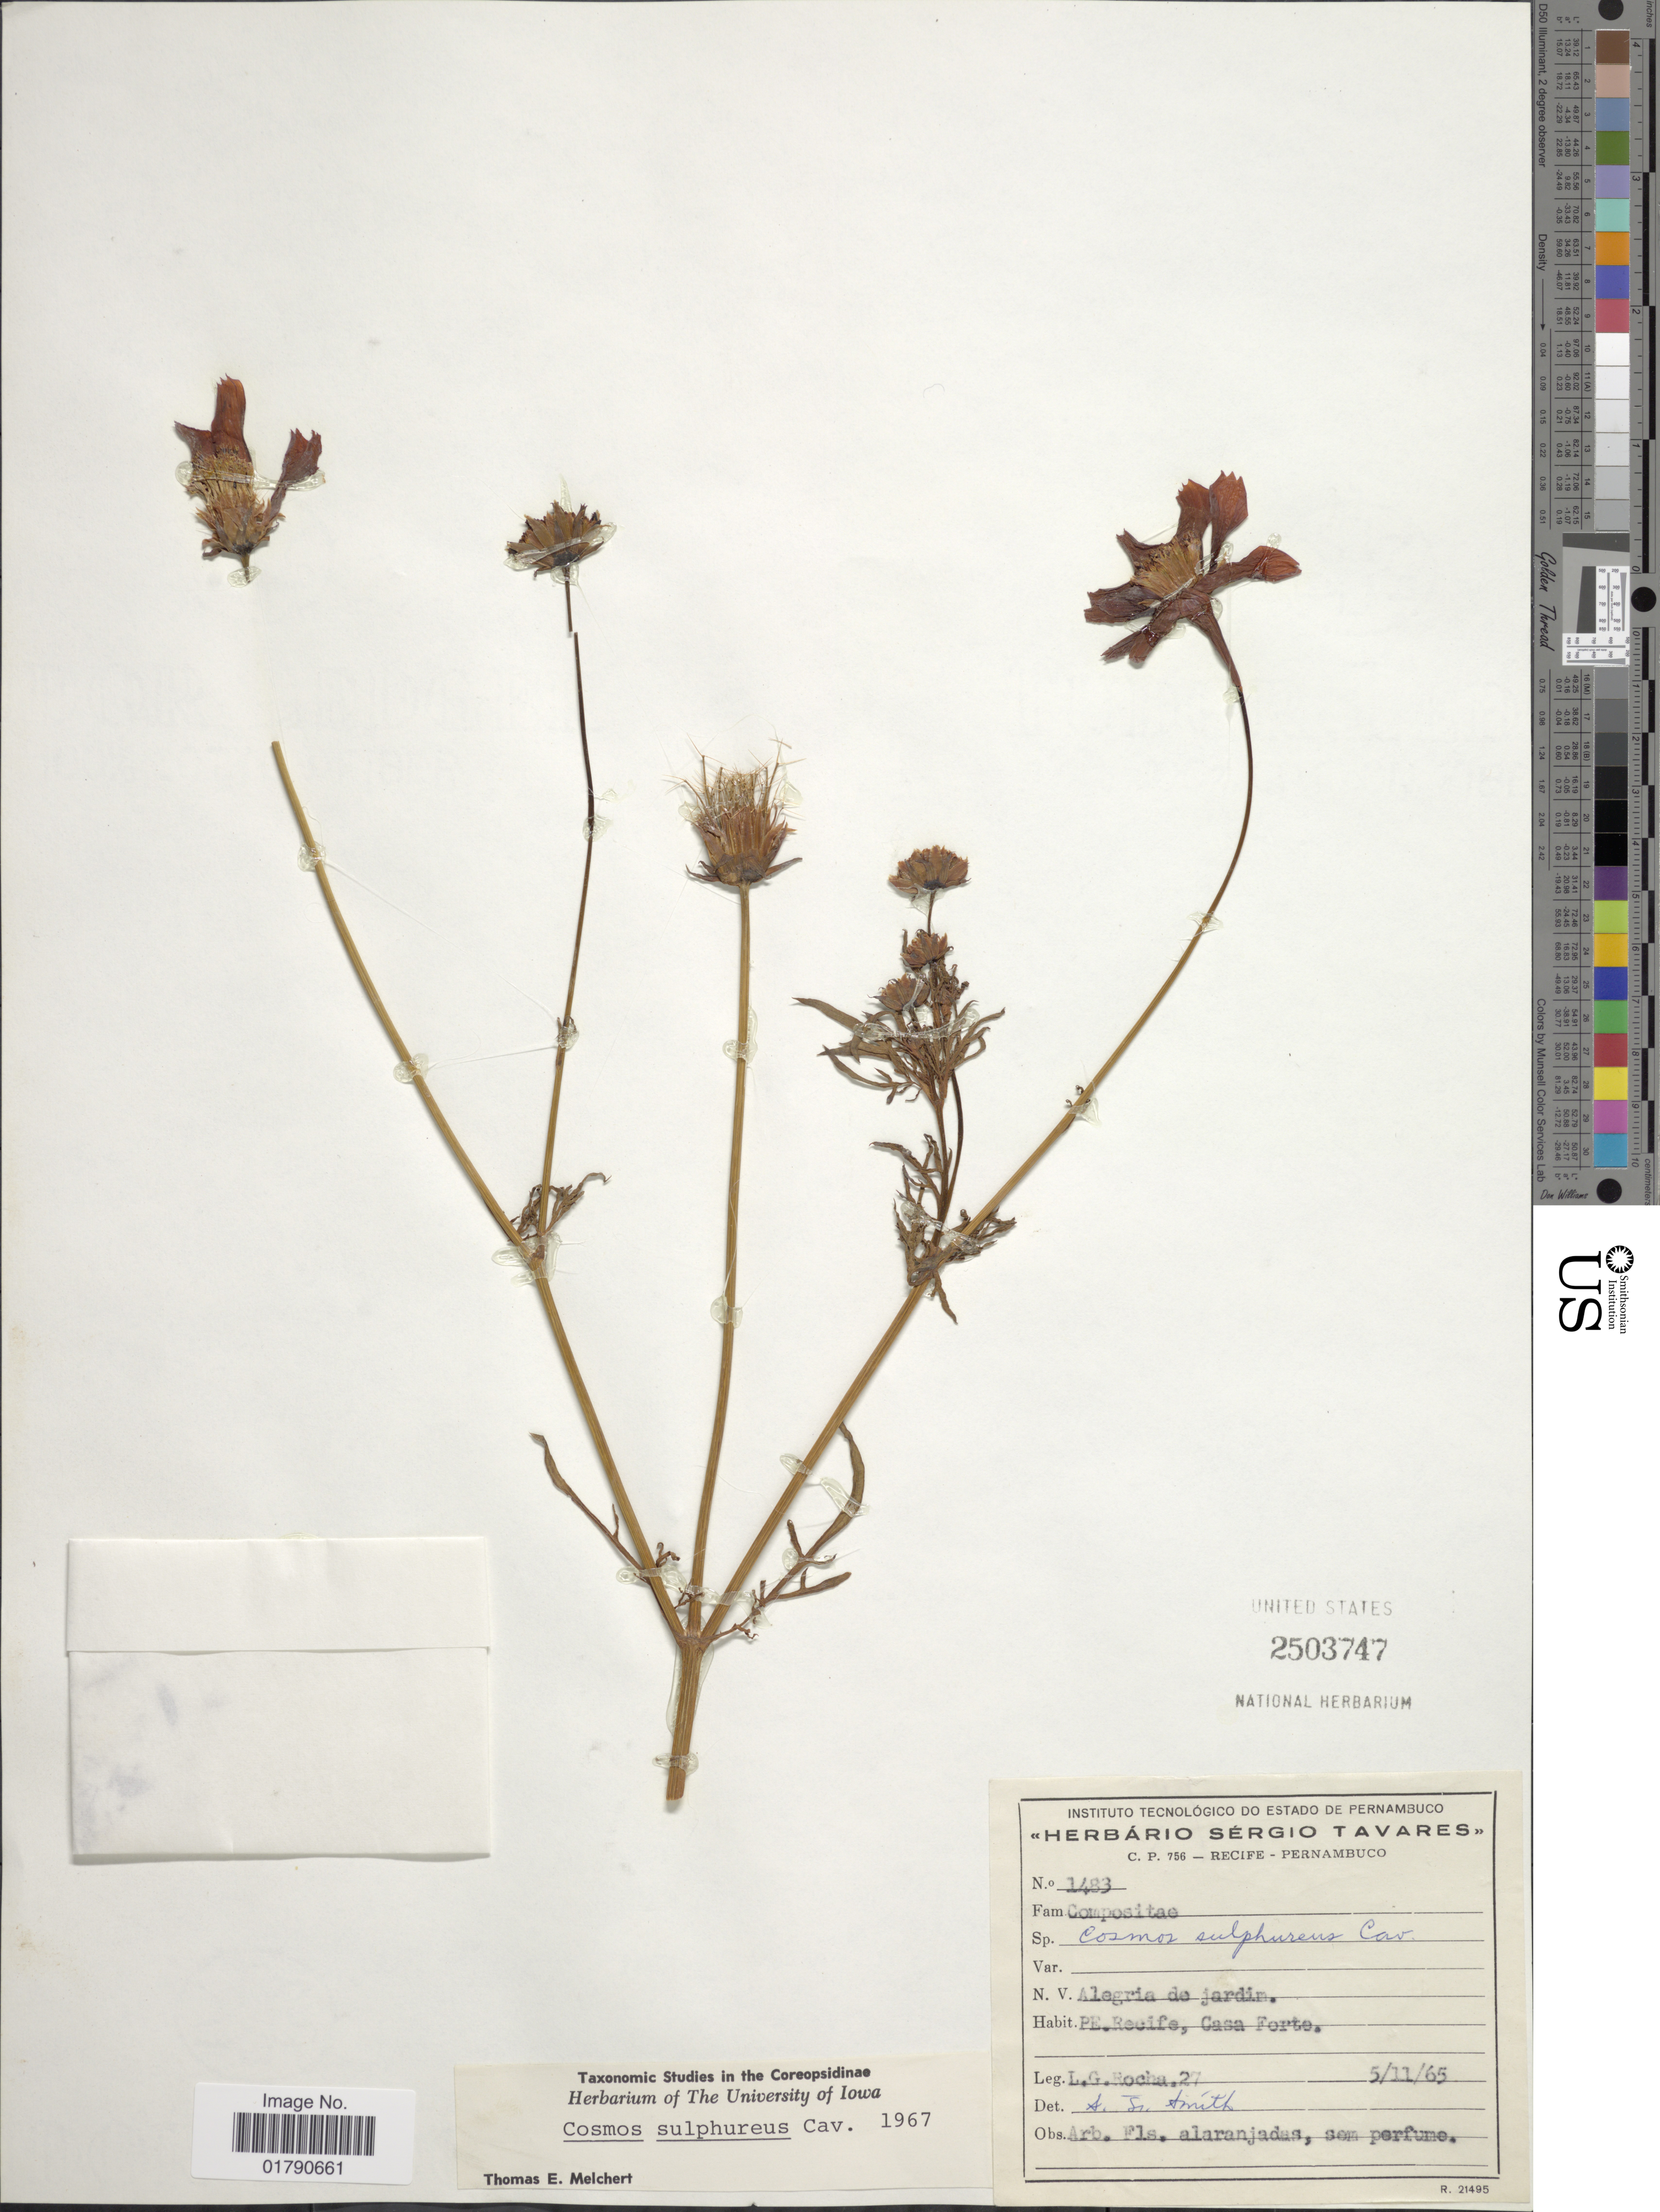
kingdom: Plantae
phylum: Tracheophyta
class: Magnoliopsida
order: Asterales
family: Asteraceae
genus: Cosmos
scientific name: Cosmos sulphureus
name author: Cav.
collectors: L. G. Rocha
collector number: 27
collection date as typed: Transcribed d/m/y: 5/11/65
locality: PE, Recife, Casa Forte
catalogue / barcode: US 2503747